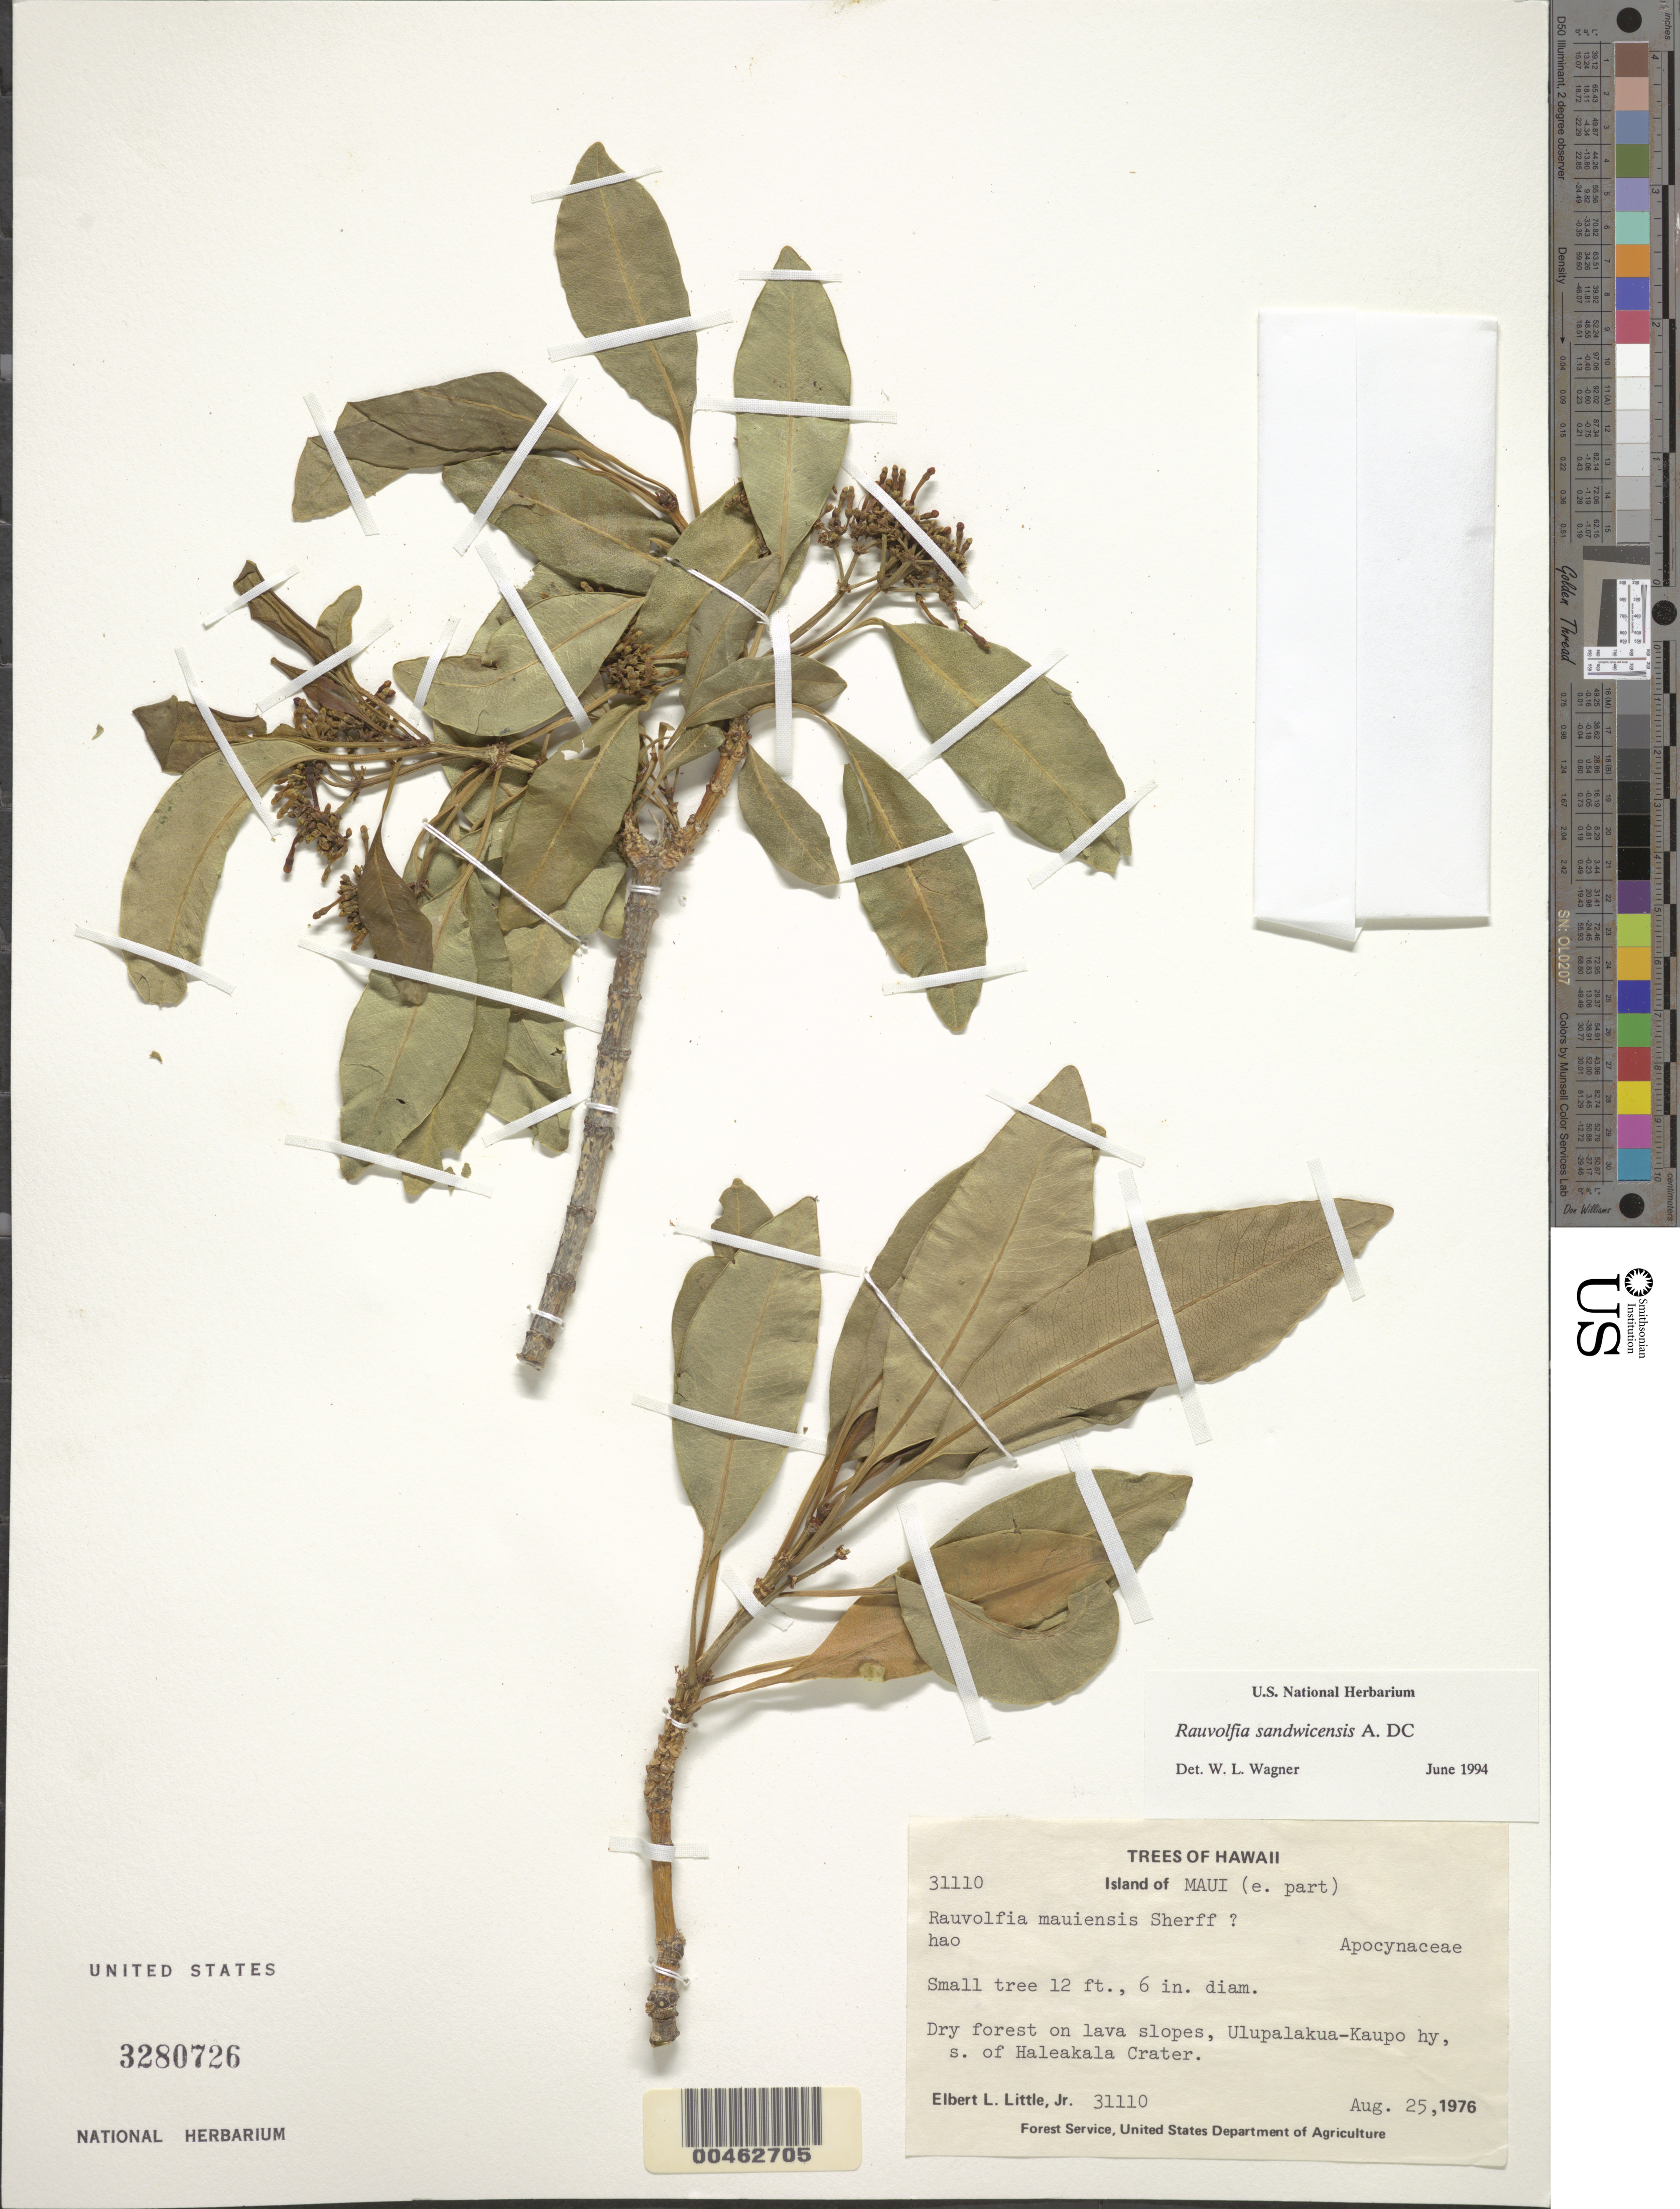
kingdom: Plantae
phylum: Tracheophyta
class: Magnoliopsida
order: Gentianales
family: Apocynaceae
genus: Rauvolfia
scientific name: Rauvolfia sandwicensis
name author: A. DC.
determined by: Wagner, W. L., (BOT), Smithsonian Institution - National Museum of Natural History (UNITED STATES)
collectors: E. L. Little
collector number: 31110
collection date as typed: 25 Aug 1976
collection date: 1976-08-25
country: United States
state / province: Hawaii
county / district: Maui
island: Maui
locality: E part of Maui, Ulupalakua-Kaupo hwy, S of Haleakala Crater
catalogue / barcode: US 3280726